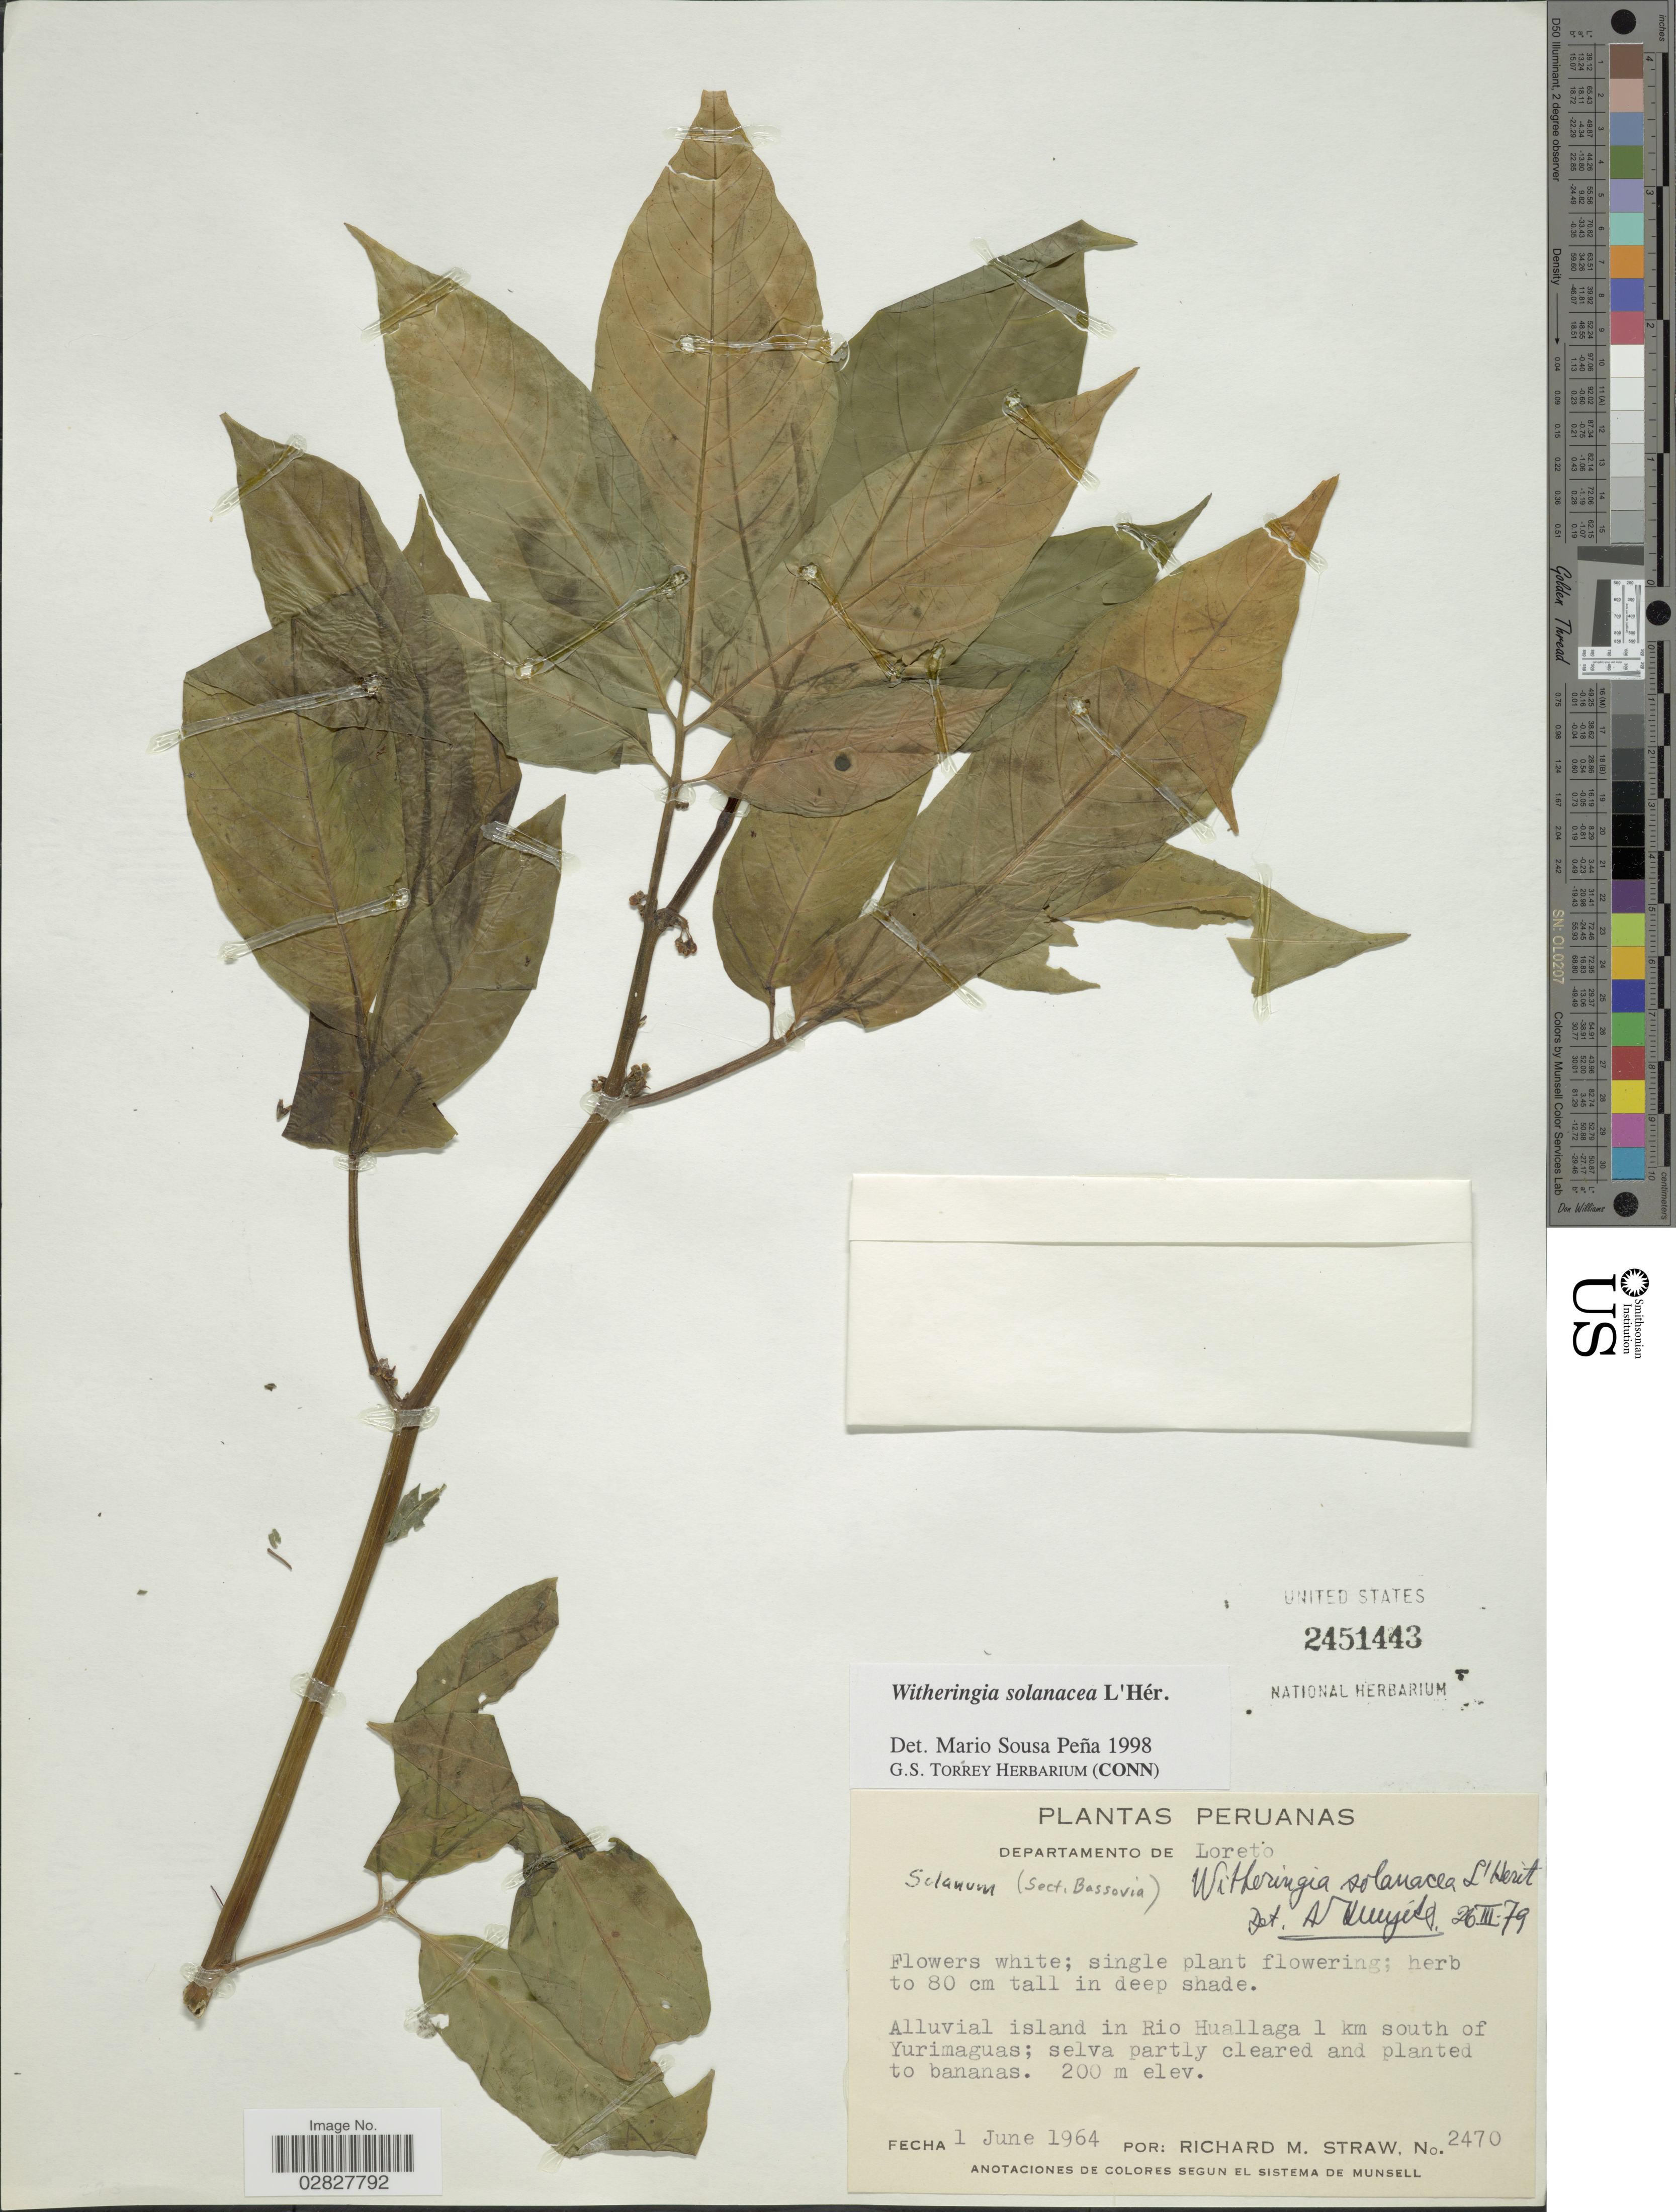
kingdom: Plantae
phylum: Tracheophyta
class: Magnoliopsida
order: Solanales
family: Solanaceae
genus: Witheringia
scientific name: Witheringia solanacea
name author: L'Hér.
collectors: R. M. Straw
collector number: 2470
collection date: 1964-06-01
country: Peru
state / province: Loreto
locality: Departamento de Loreto. Alluvial island in Rio Huallaga 1 km south of Yurimaguas; selva partly cleared and planted to bananas.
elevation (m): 200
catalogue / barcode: US 2451443